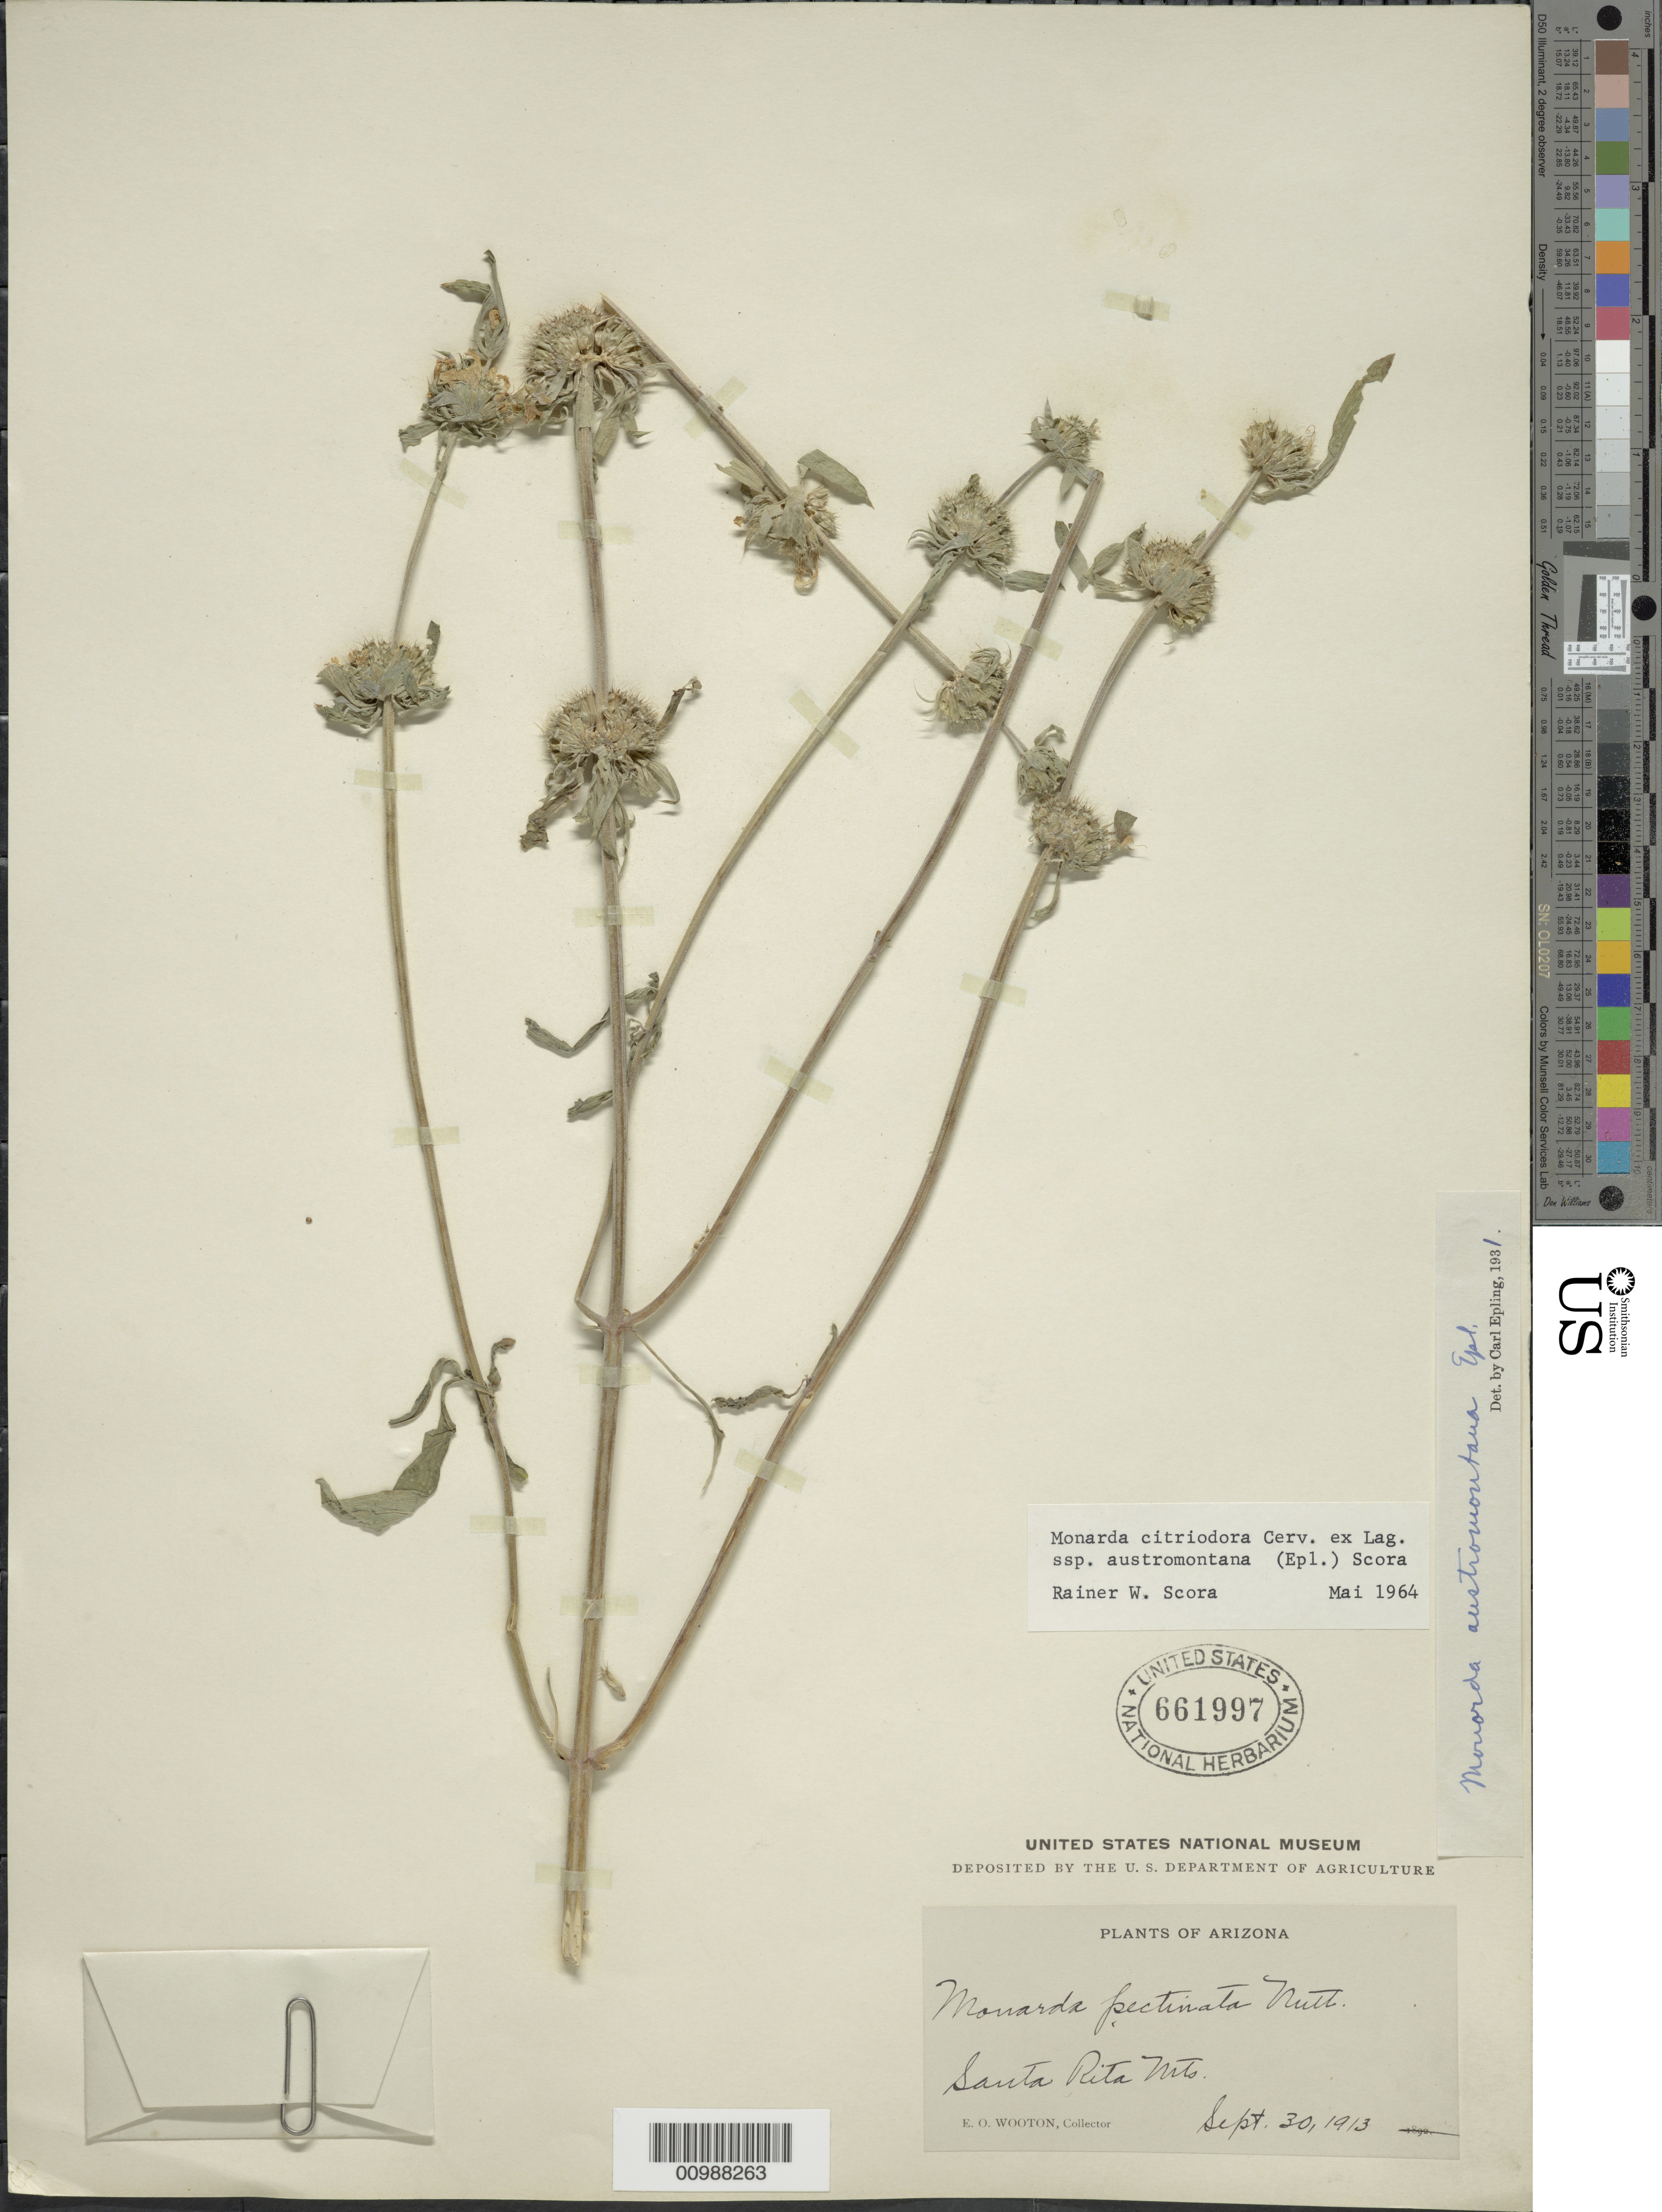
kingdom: Plantae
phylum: Tracheophyta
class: Magnoliopsida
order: Lamiales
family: Lamiaceae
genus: Monarda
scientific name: Monarda citriodora subsp. austromontana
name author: (Epling) Scora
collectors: E. O. Wooton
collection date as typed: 30 Sep 1913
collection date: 1913-09-30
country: United States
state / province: Arizona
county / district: Santa Cruz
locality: Santa Rita Mountains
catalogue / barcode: US 661997